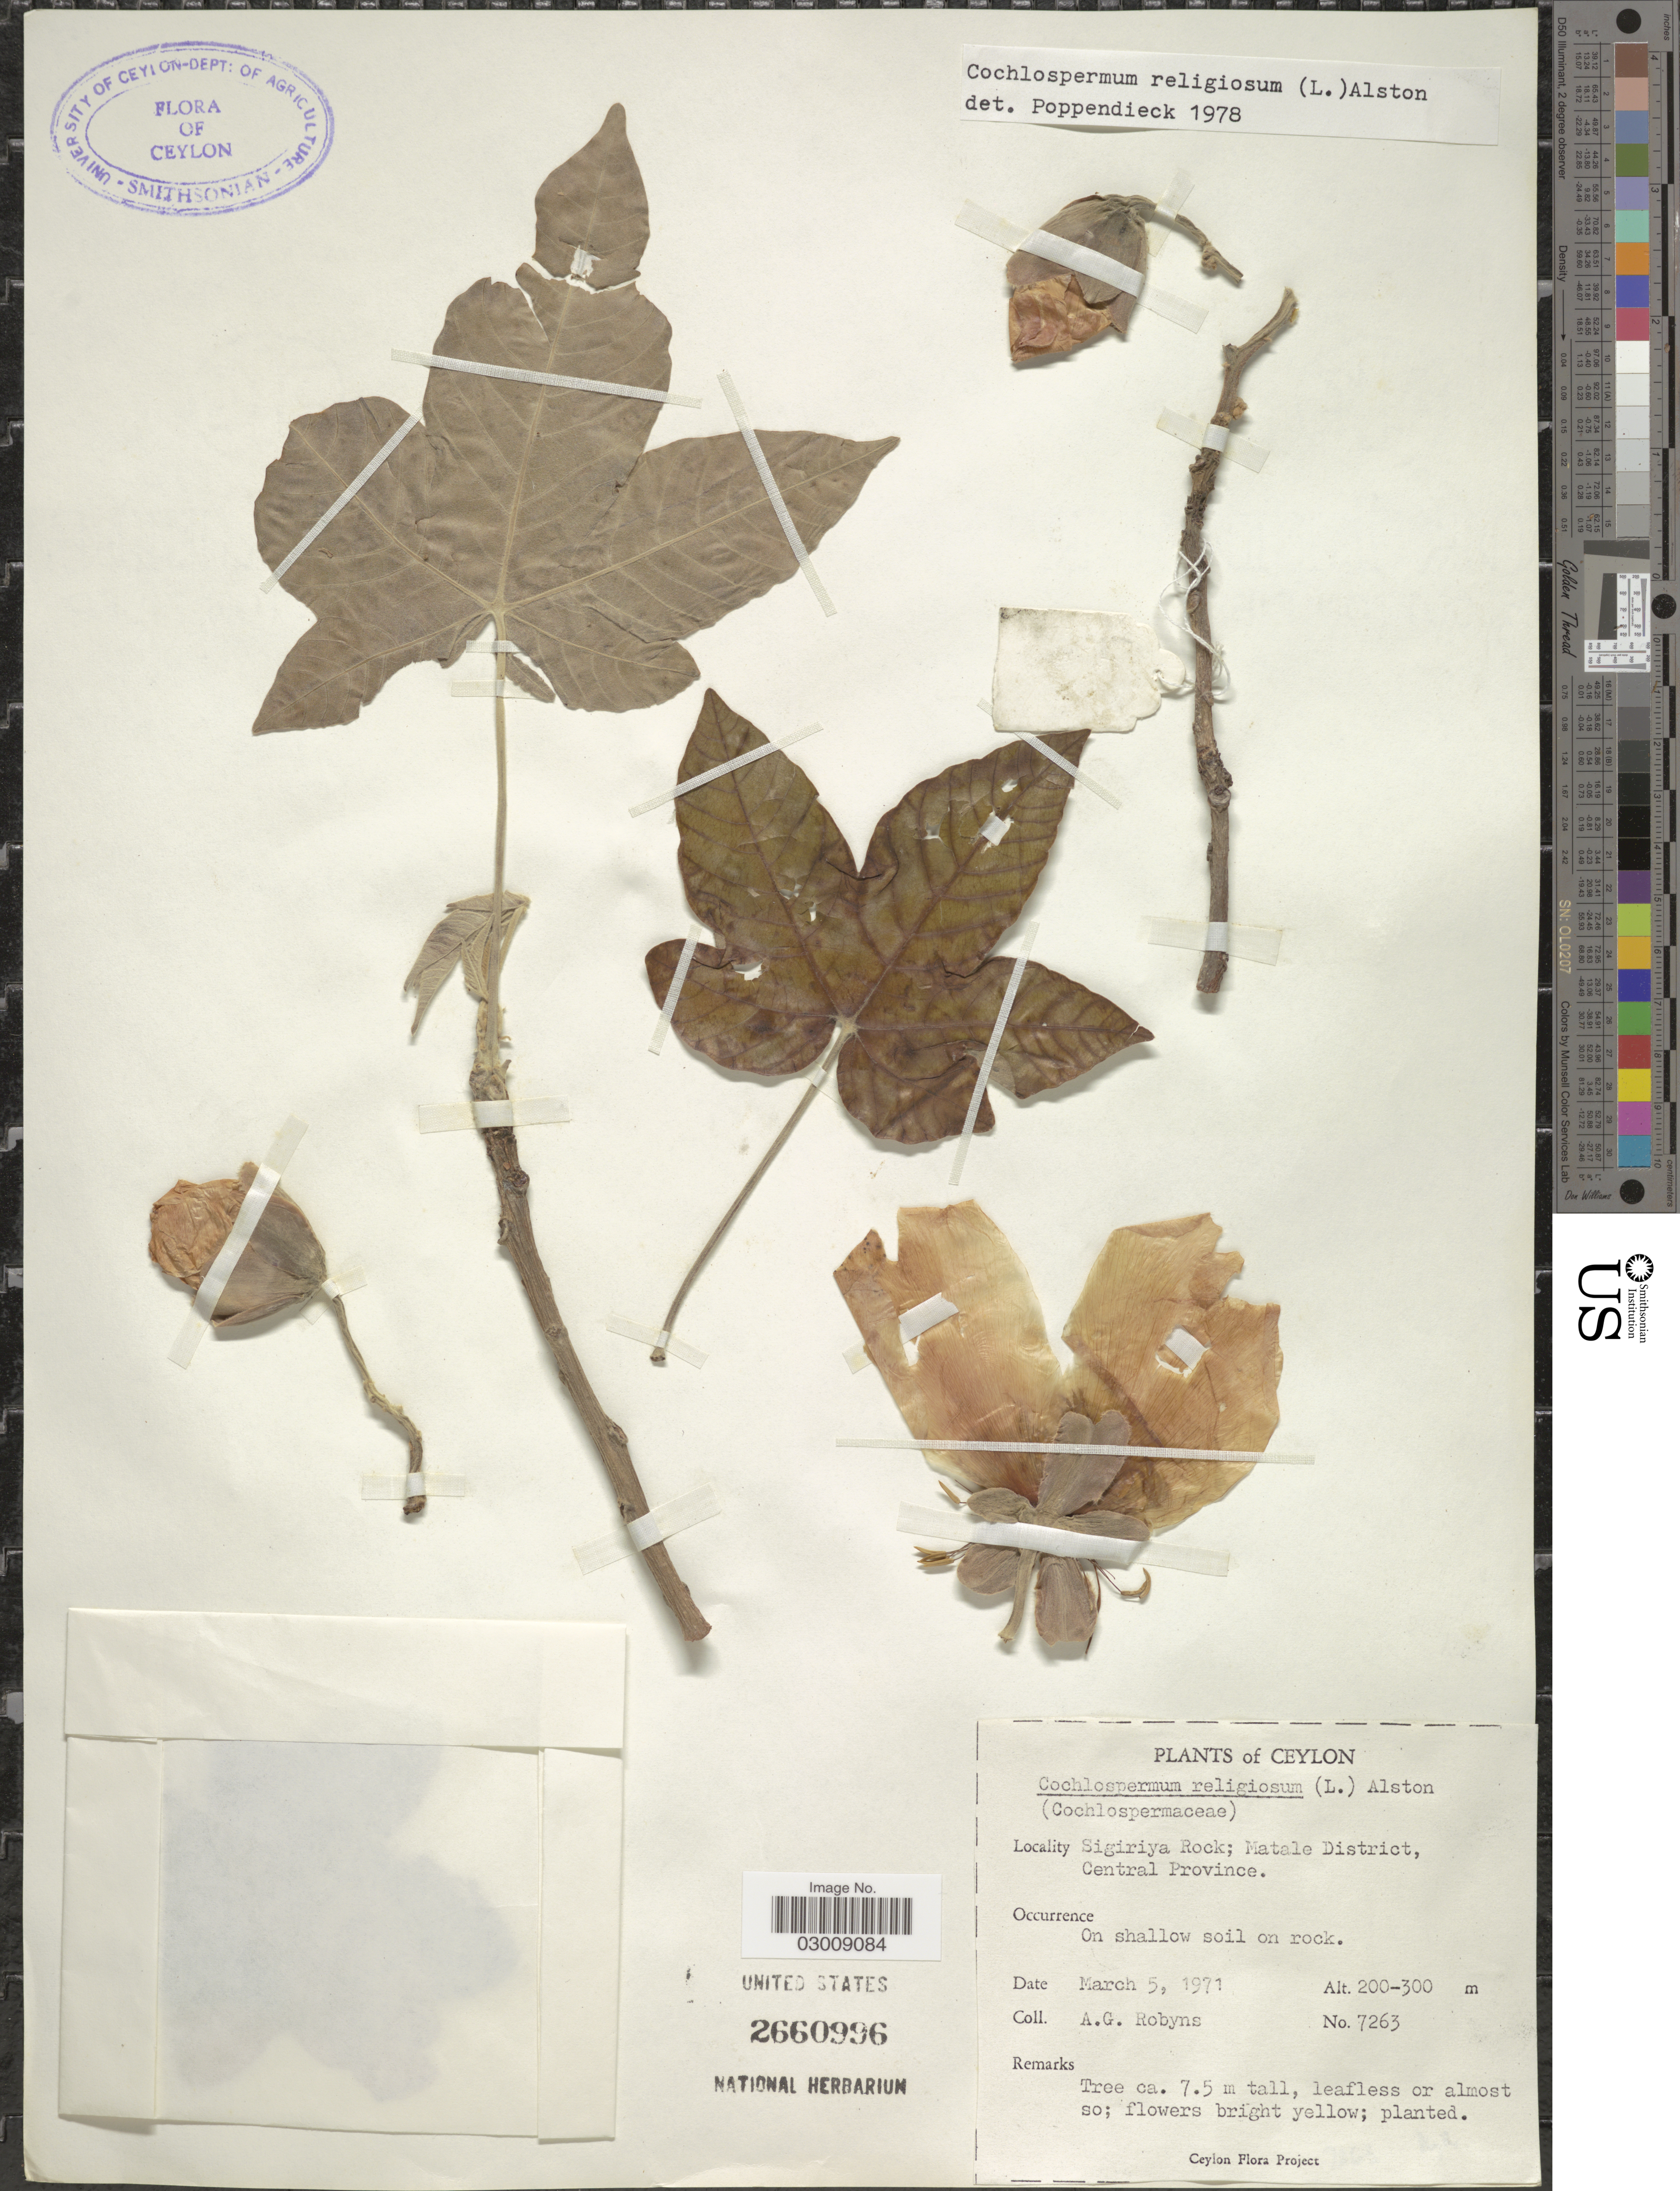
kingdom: Plantae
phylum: Tracheophyta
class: Magnoliopsida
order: Malvales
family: Cochlospermaceae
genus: Cochlospermum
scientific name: Cochlospermum religiosum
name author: (L.) Alston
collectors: A. Robyns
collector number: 7263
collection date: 1971-03-05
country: Sri Lanka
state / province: Central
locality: Ceylon. Sigiriya Rock; Matale District.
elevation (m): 200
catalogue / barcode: US 2660996